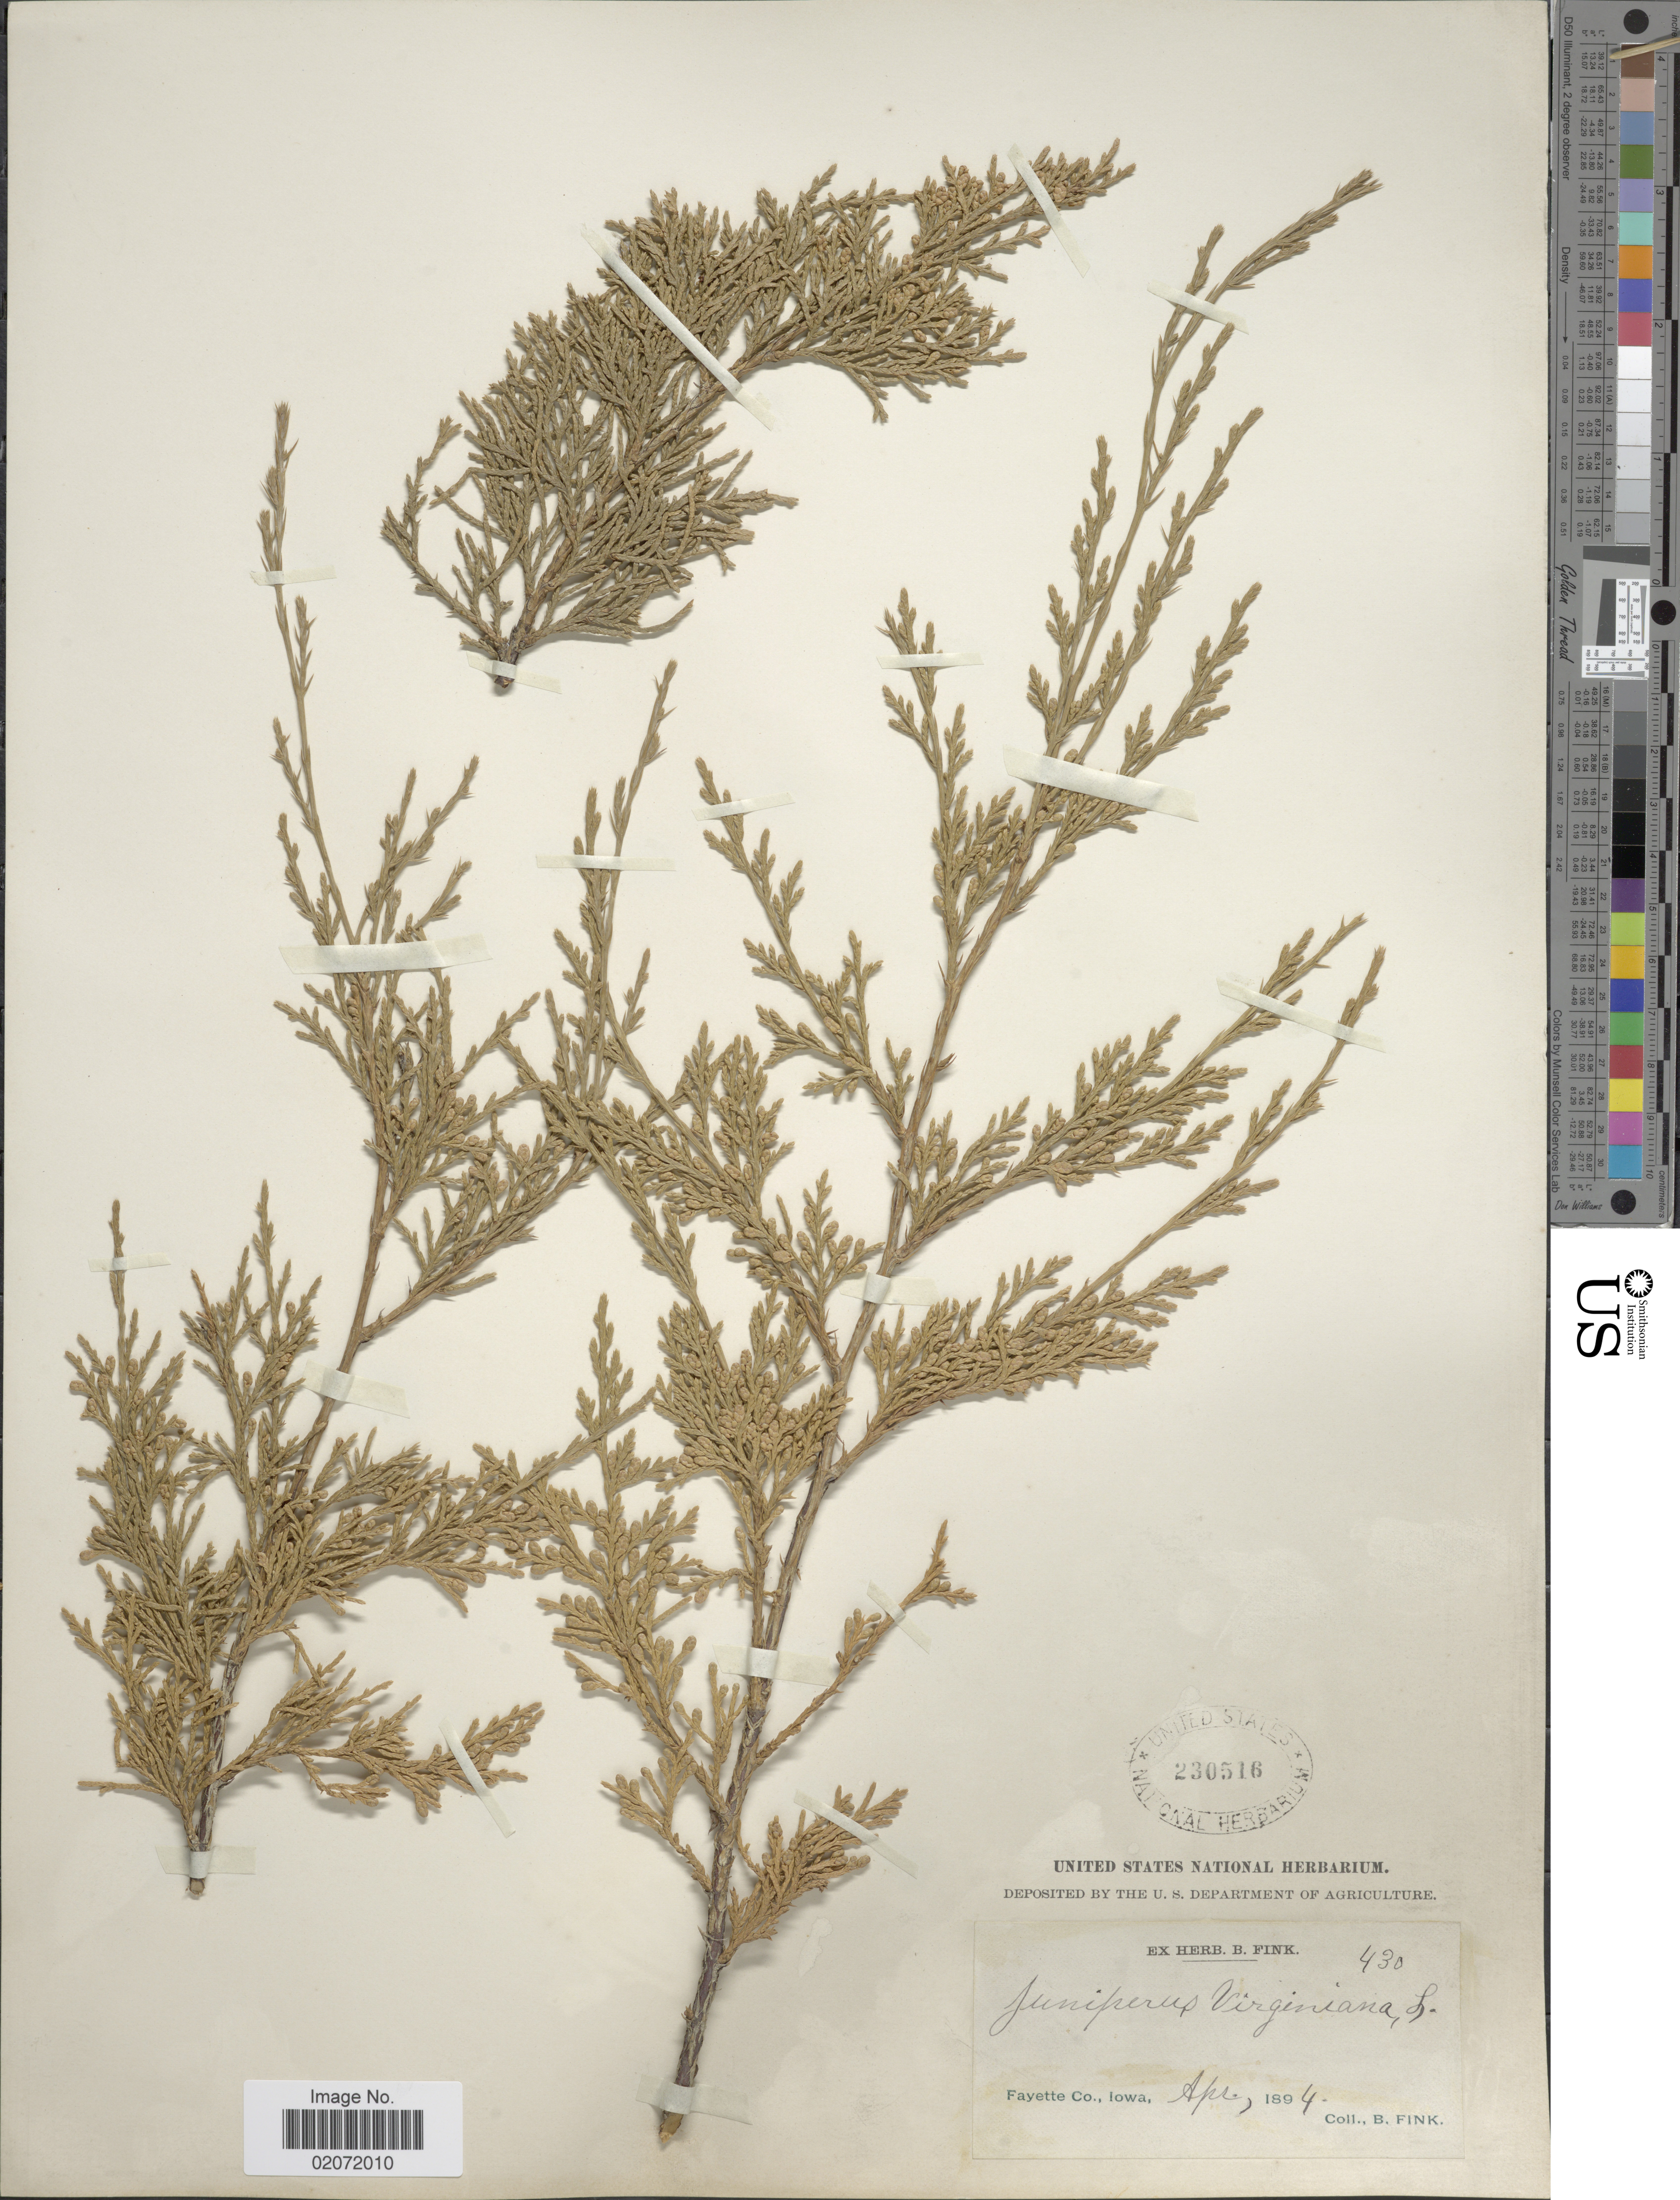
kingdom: Plantae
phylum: Tracheophyta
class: Pinopsida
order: Pinales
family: Cupressaceae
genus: Juniperus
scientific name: Juniperus virginiana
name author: L.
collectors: B. Fink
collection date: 1894-04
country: United States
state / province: Iowa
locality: Fayette Co.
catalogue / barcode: US 230516